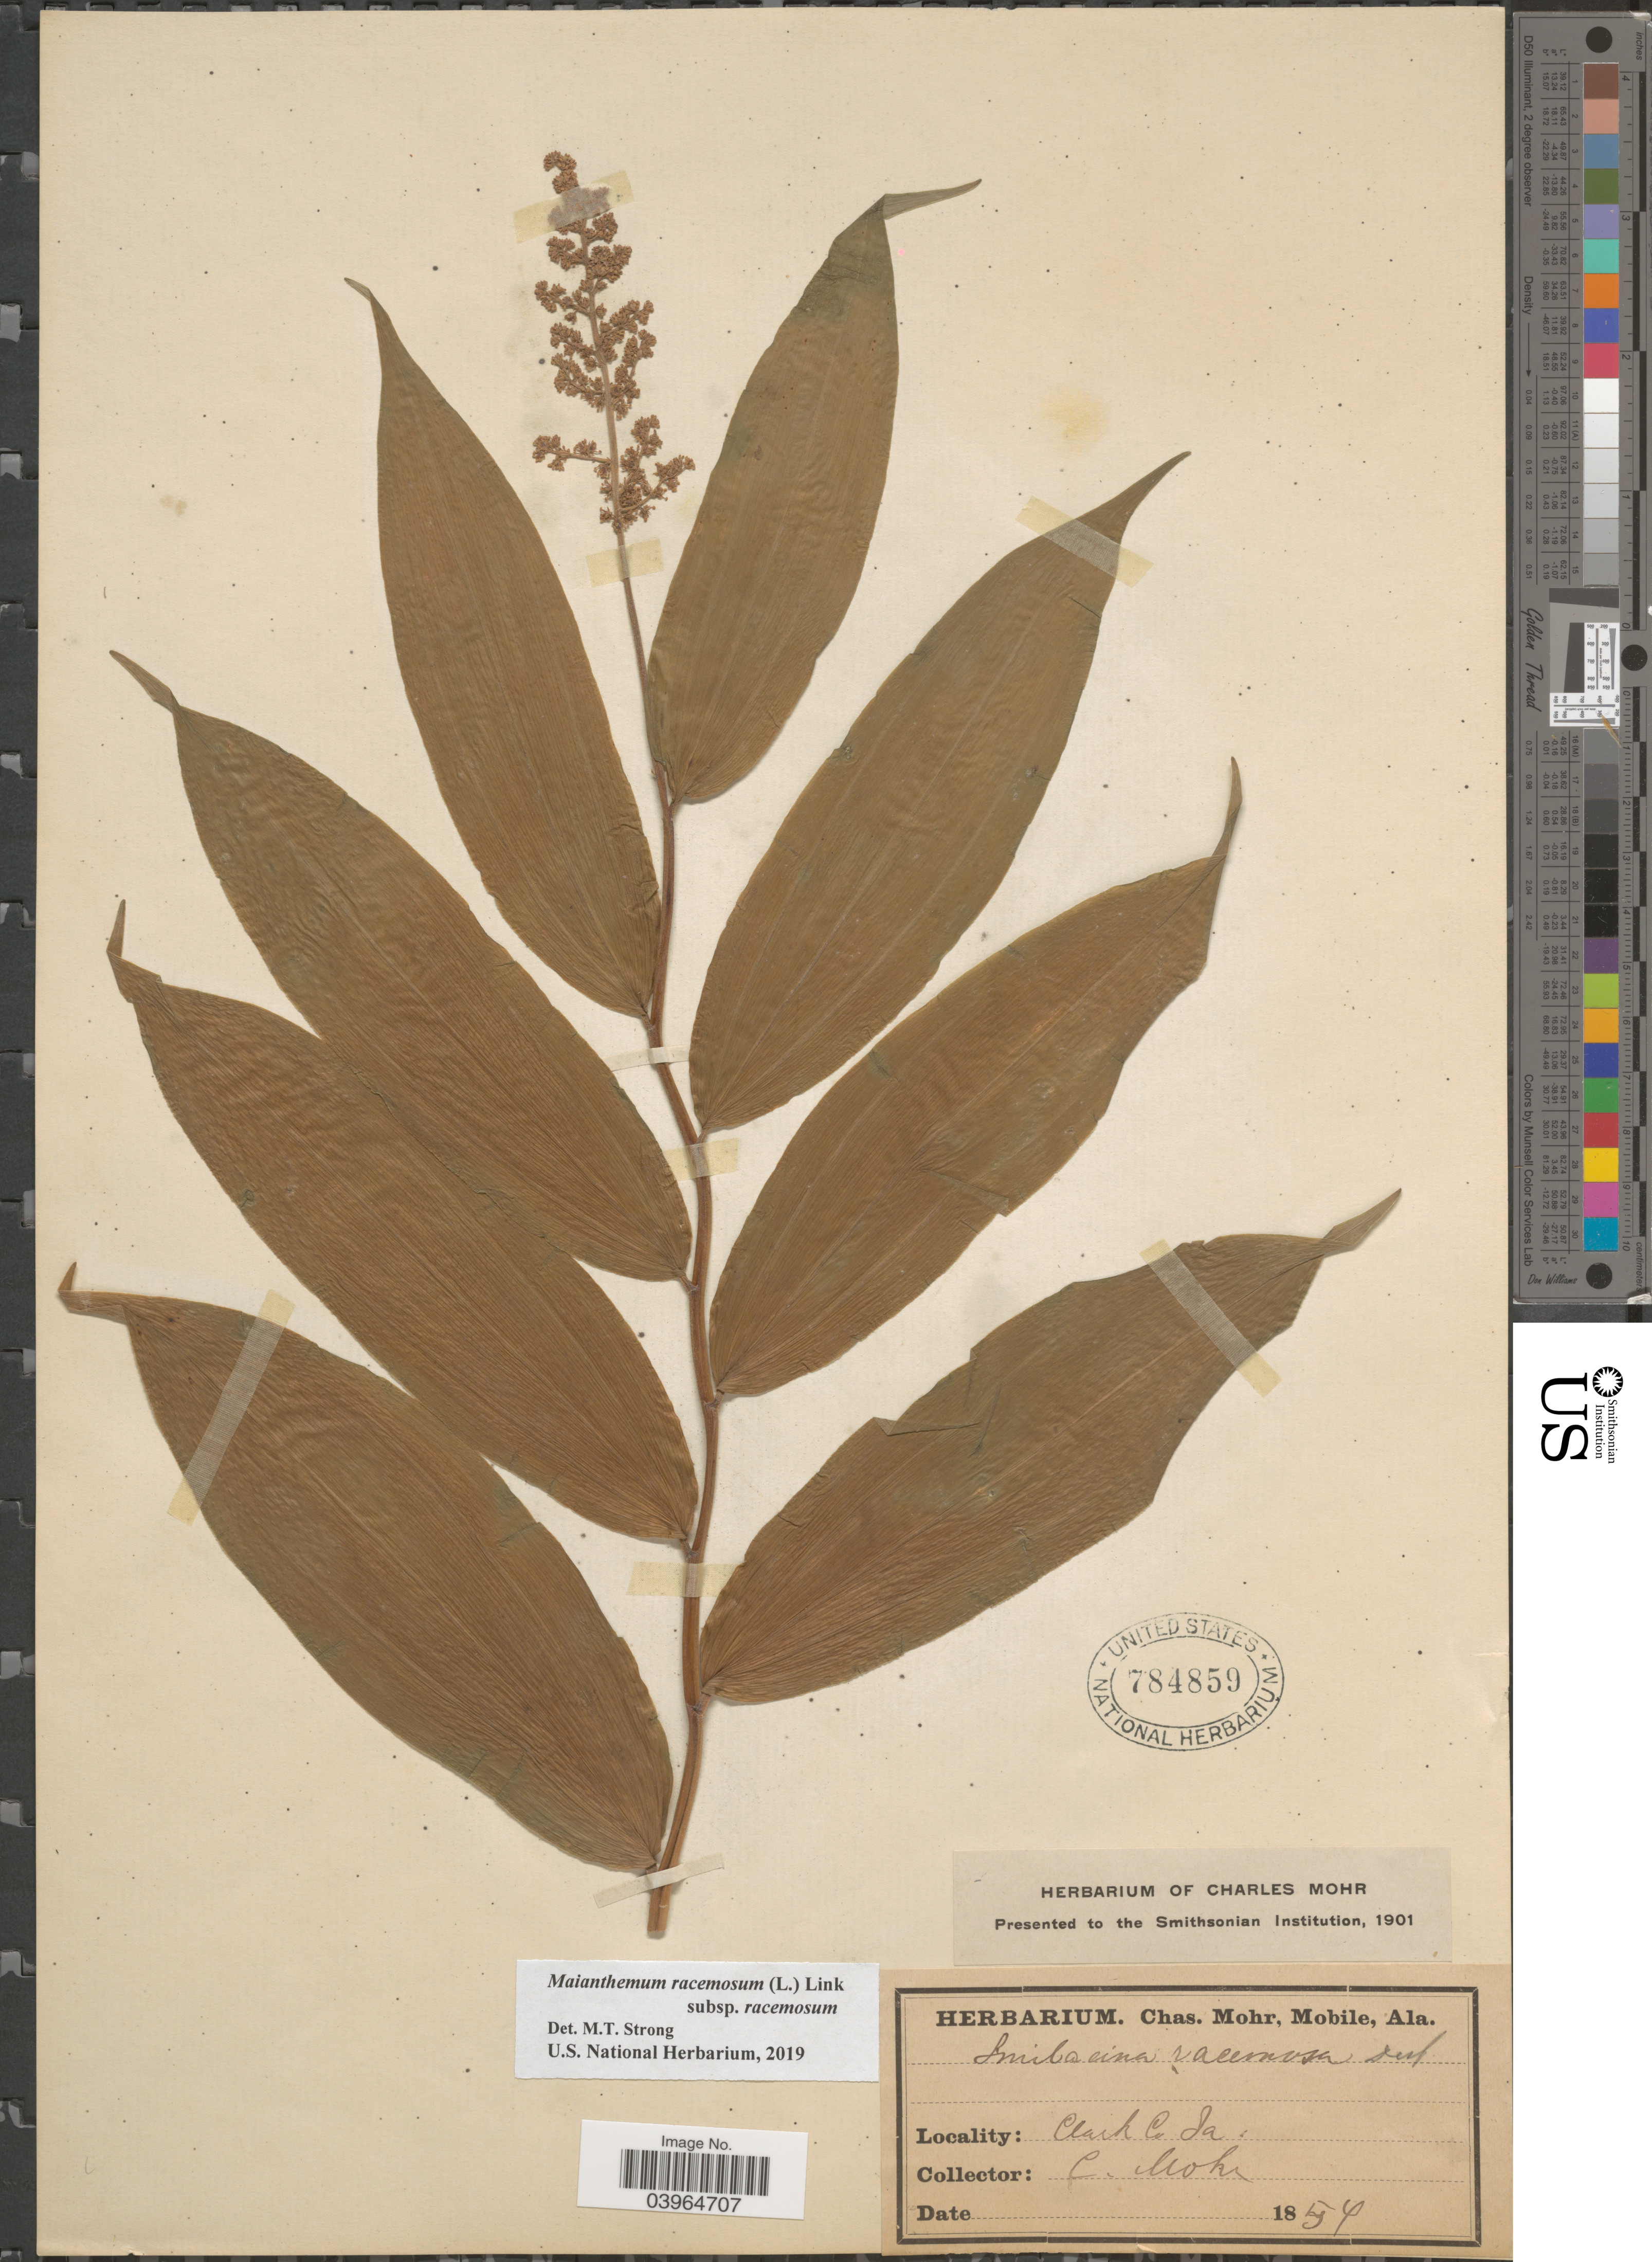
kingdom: Plantae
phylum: Tracheophyta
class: Liliopsida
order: Asparagales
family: Asparagaceae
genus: Maianthemum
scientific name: Maianthemum racemosum subsp. racemosum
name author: (L.) Link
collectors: C. T. Mohr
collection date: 1854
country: United States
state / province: Iowa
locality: Clark Co.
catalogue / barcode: US 784859